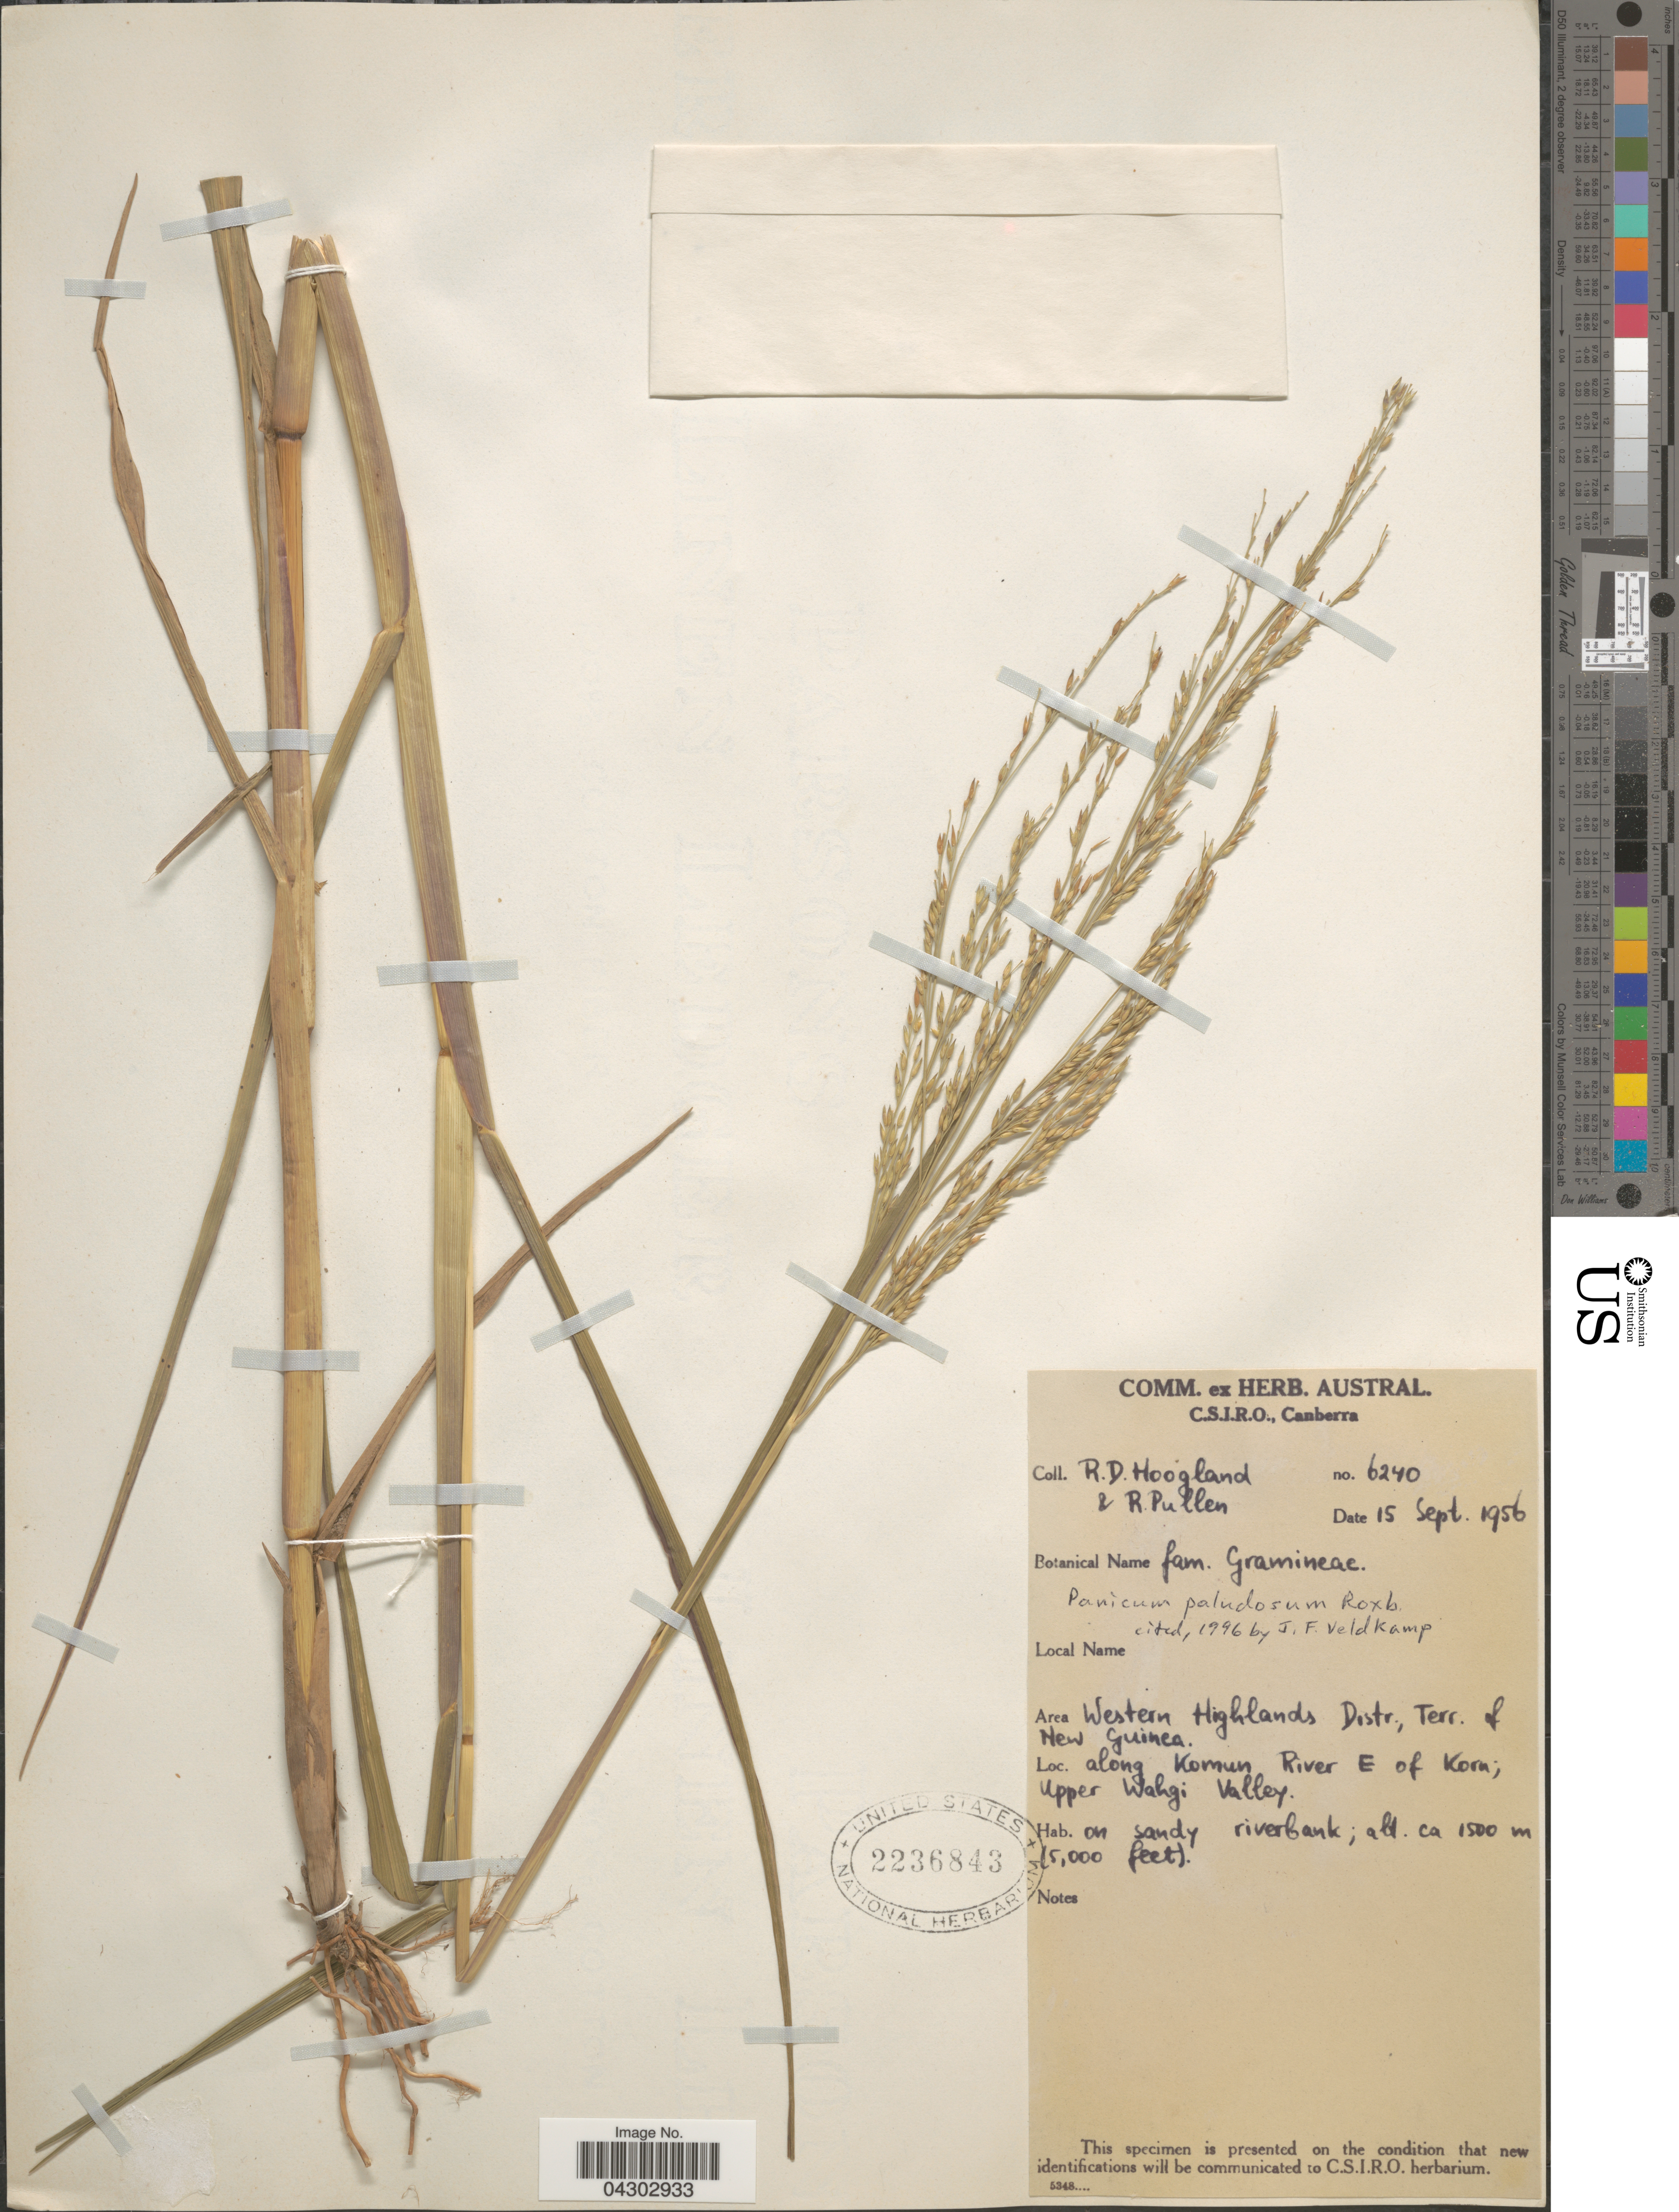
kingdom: Plantae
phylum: Tracheophyta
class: Liliopsida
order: Poales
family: Poaceae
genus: Panicum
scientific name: Panicum paludosum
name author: Roxb.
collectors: R. D. Hoogland & R. Pullen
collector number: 6240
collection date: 1956-09-15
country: Papua New Guinea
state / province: Western Highlands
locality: Area Western Highlands District, Terr. of New Guinea. Along Komun River E of Korn; Upper Wahgi; Valley.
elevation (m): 1500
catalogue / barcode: US 2236843